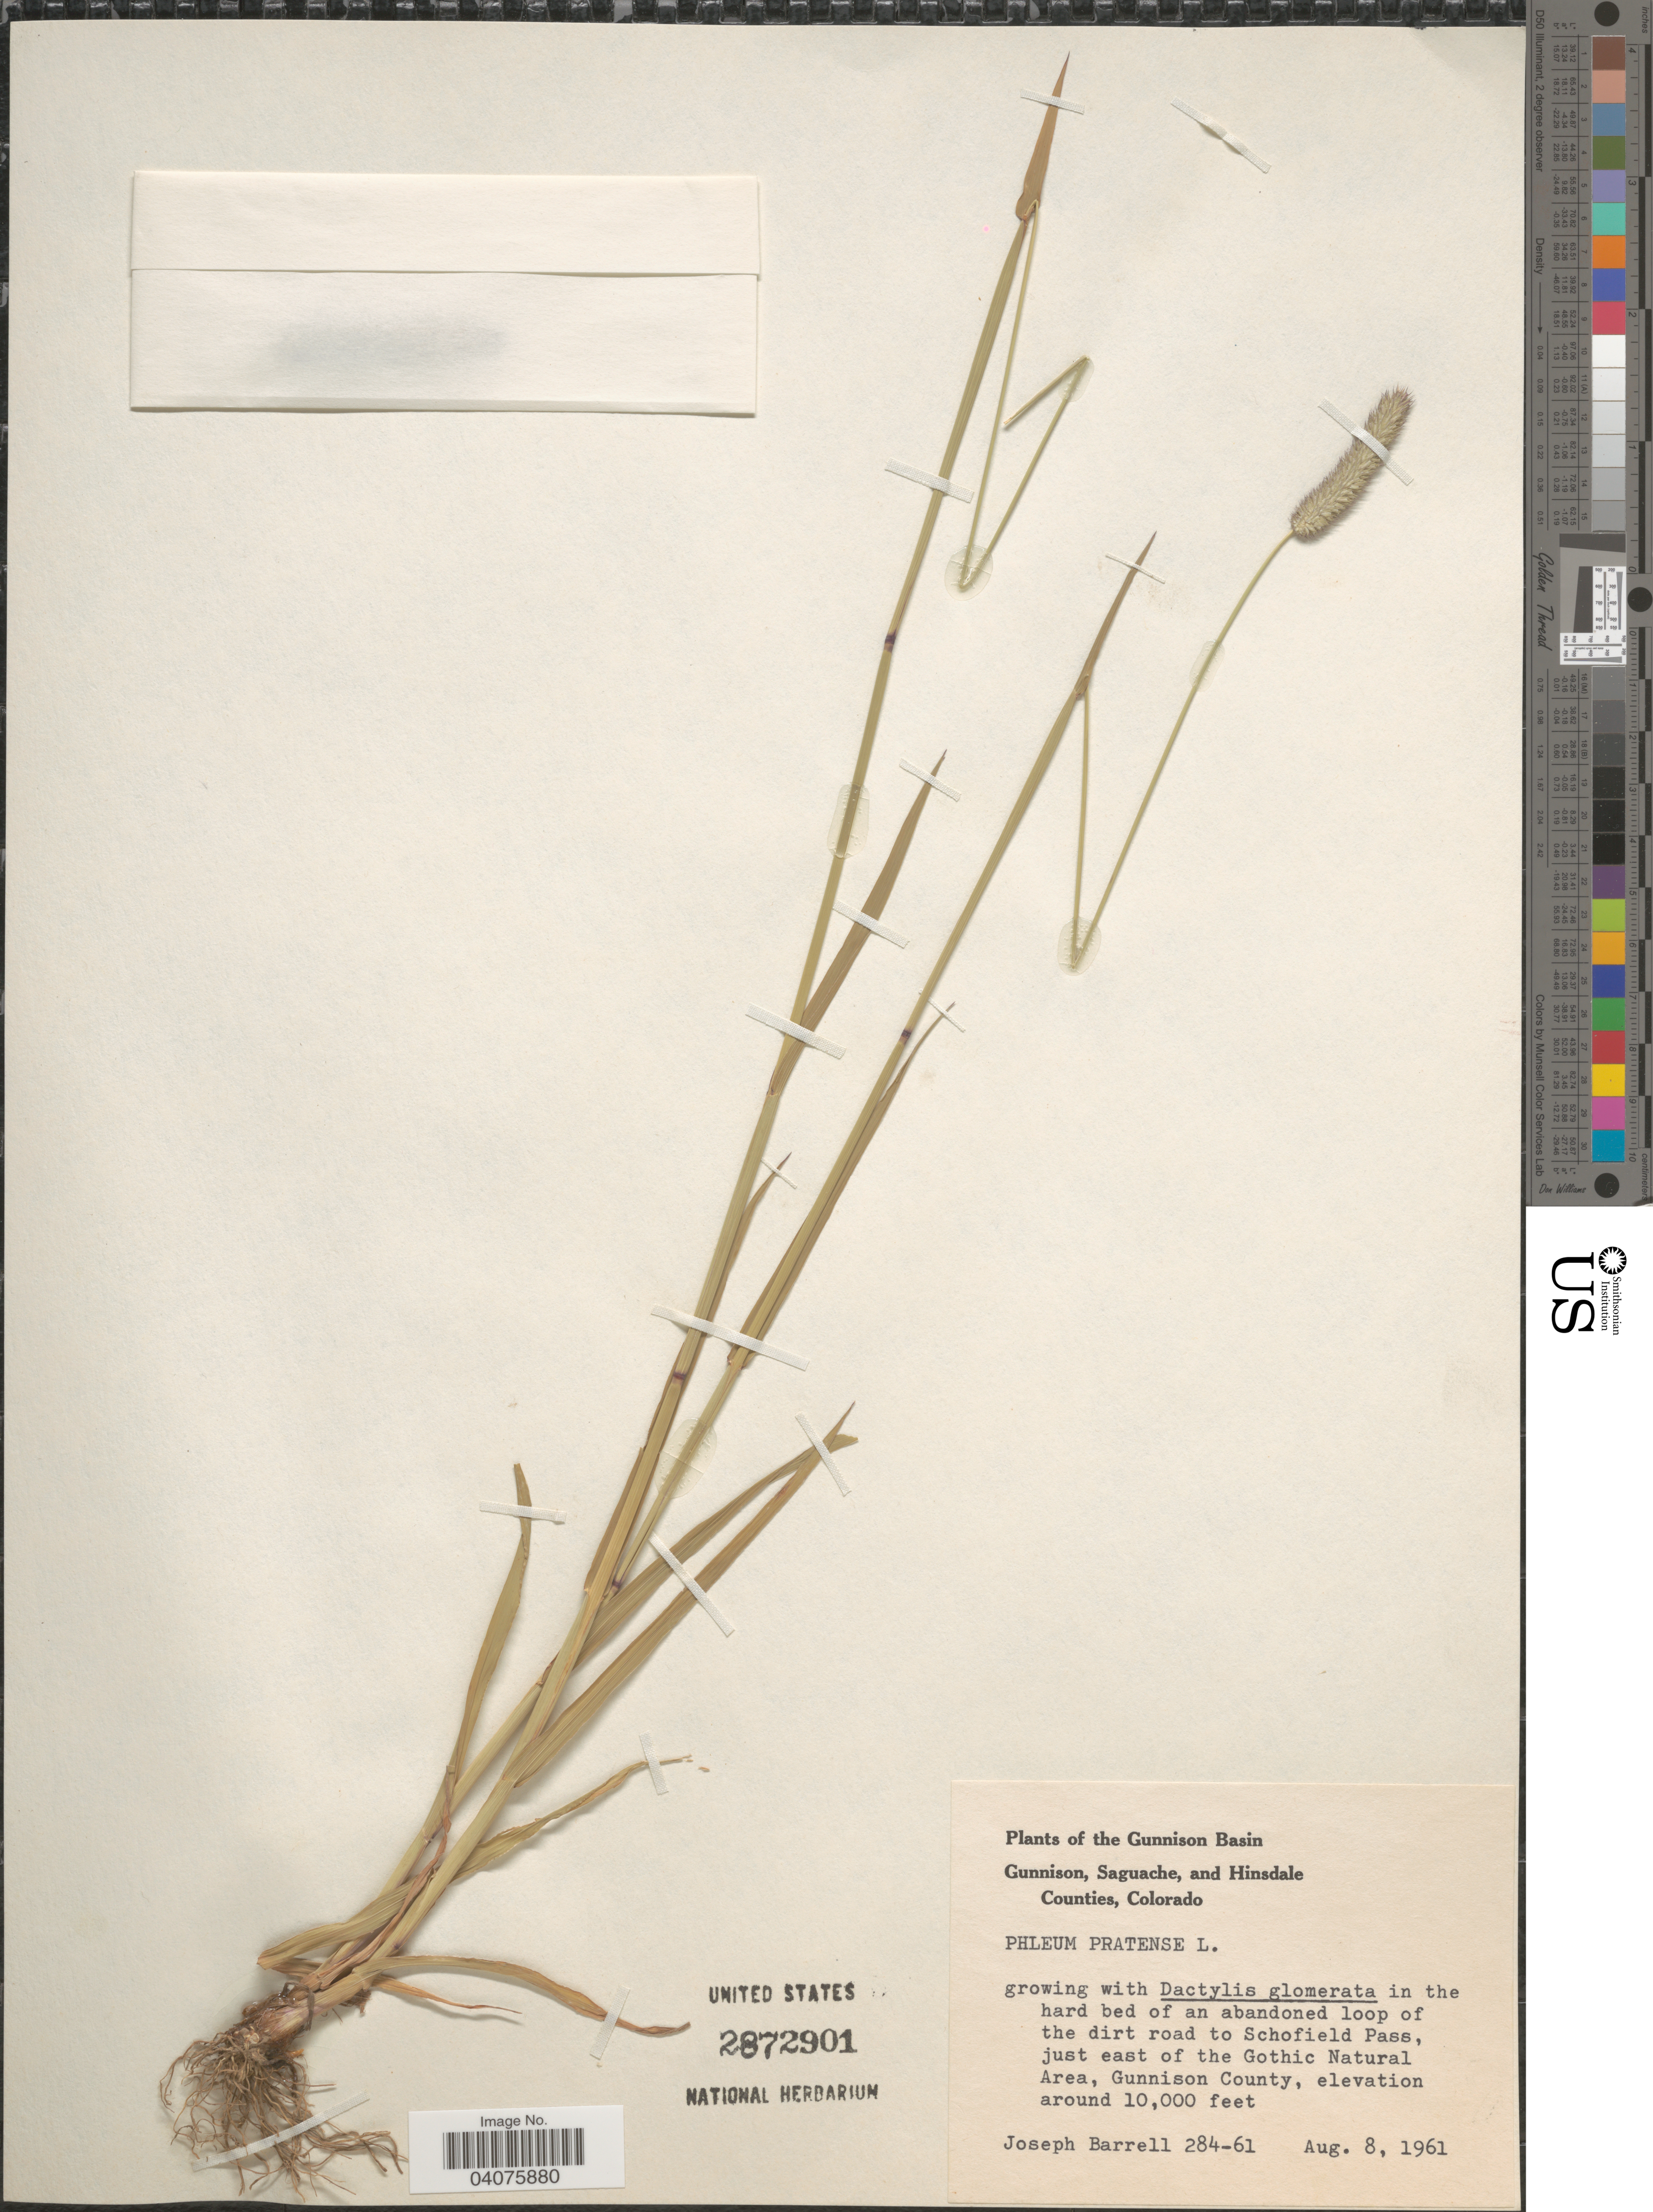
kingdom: Plantae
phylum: Tracheophyta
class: Liliopsida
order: Poales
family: Poaceae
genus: Phleum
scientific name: Phleum pratense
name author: L.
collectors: J. Barrell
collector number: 284-61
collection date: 1961-08-08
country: United States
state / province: Colorado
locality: The Gunnison Basin. In the hard bed of an abandoned loop of the dirt road to Schofield Pass, just east of the Gothic Natural Area, Gunnison County.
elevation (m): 3048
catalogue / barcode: US 2872901